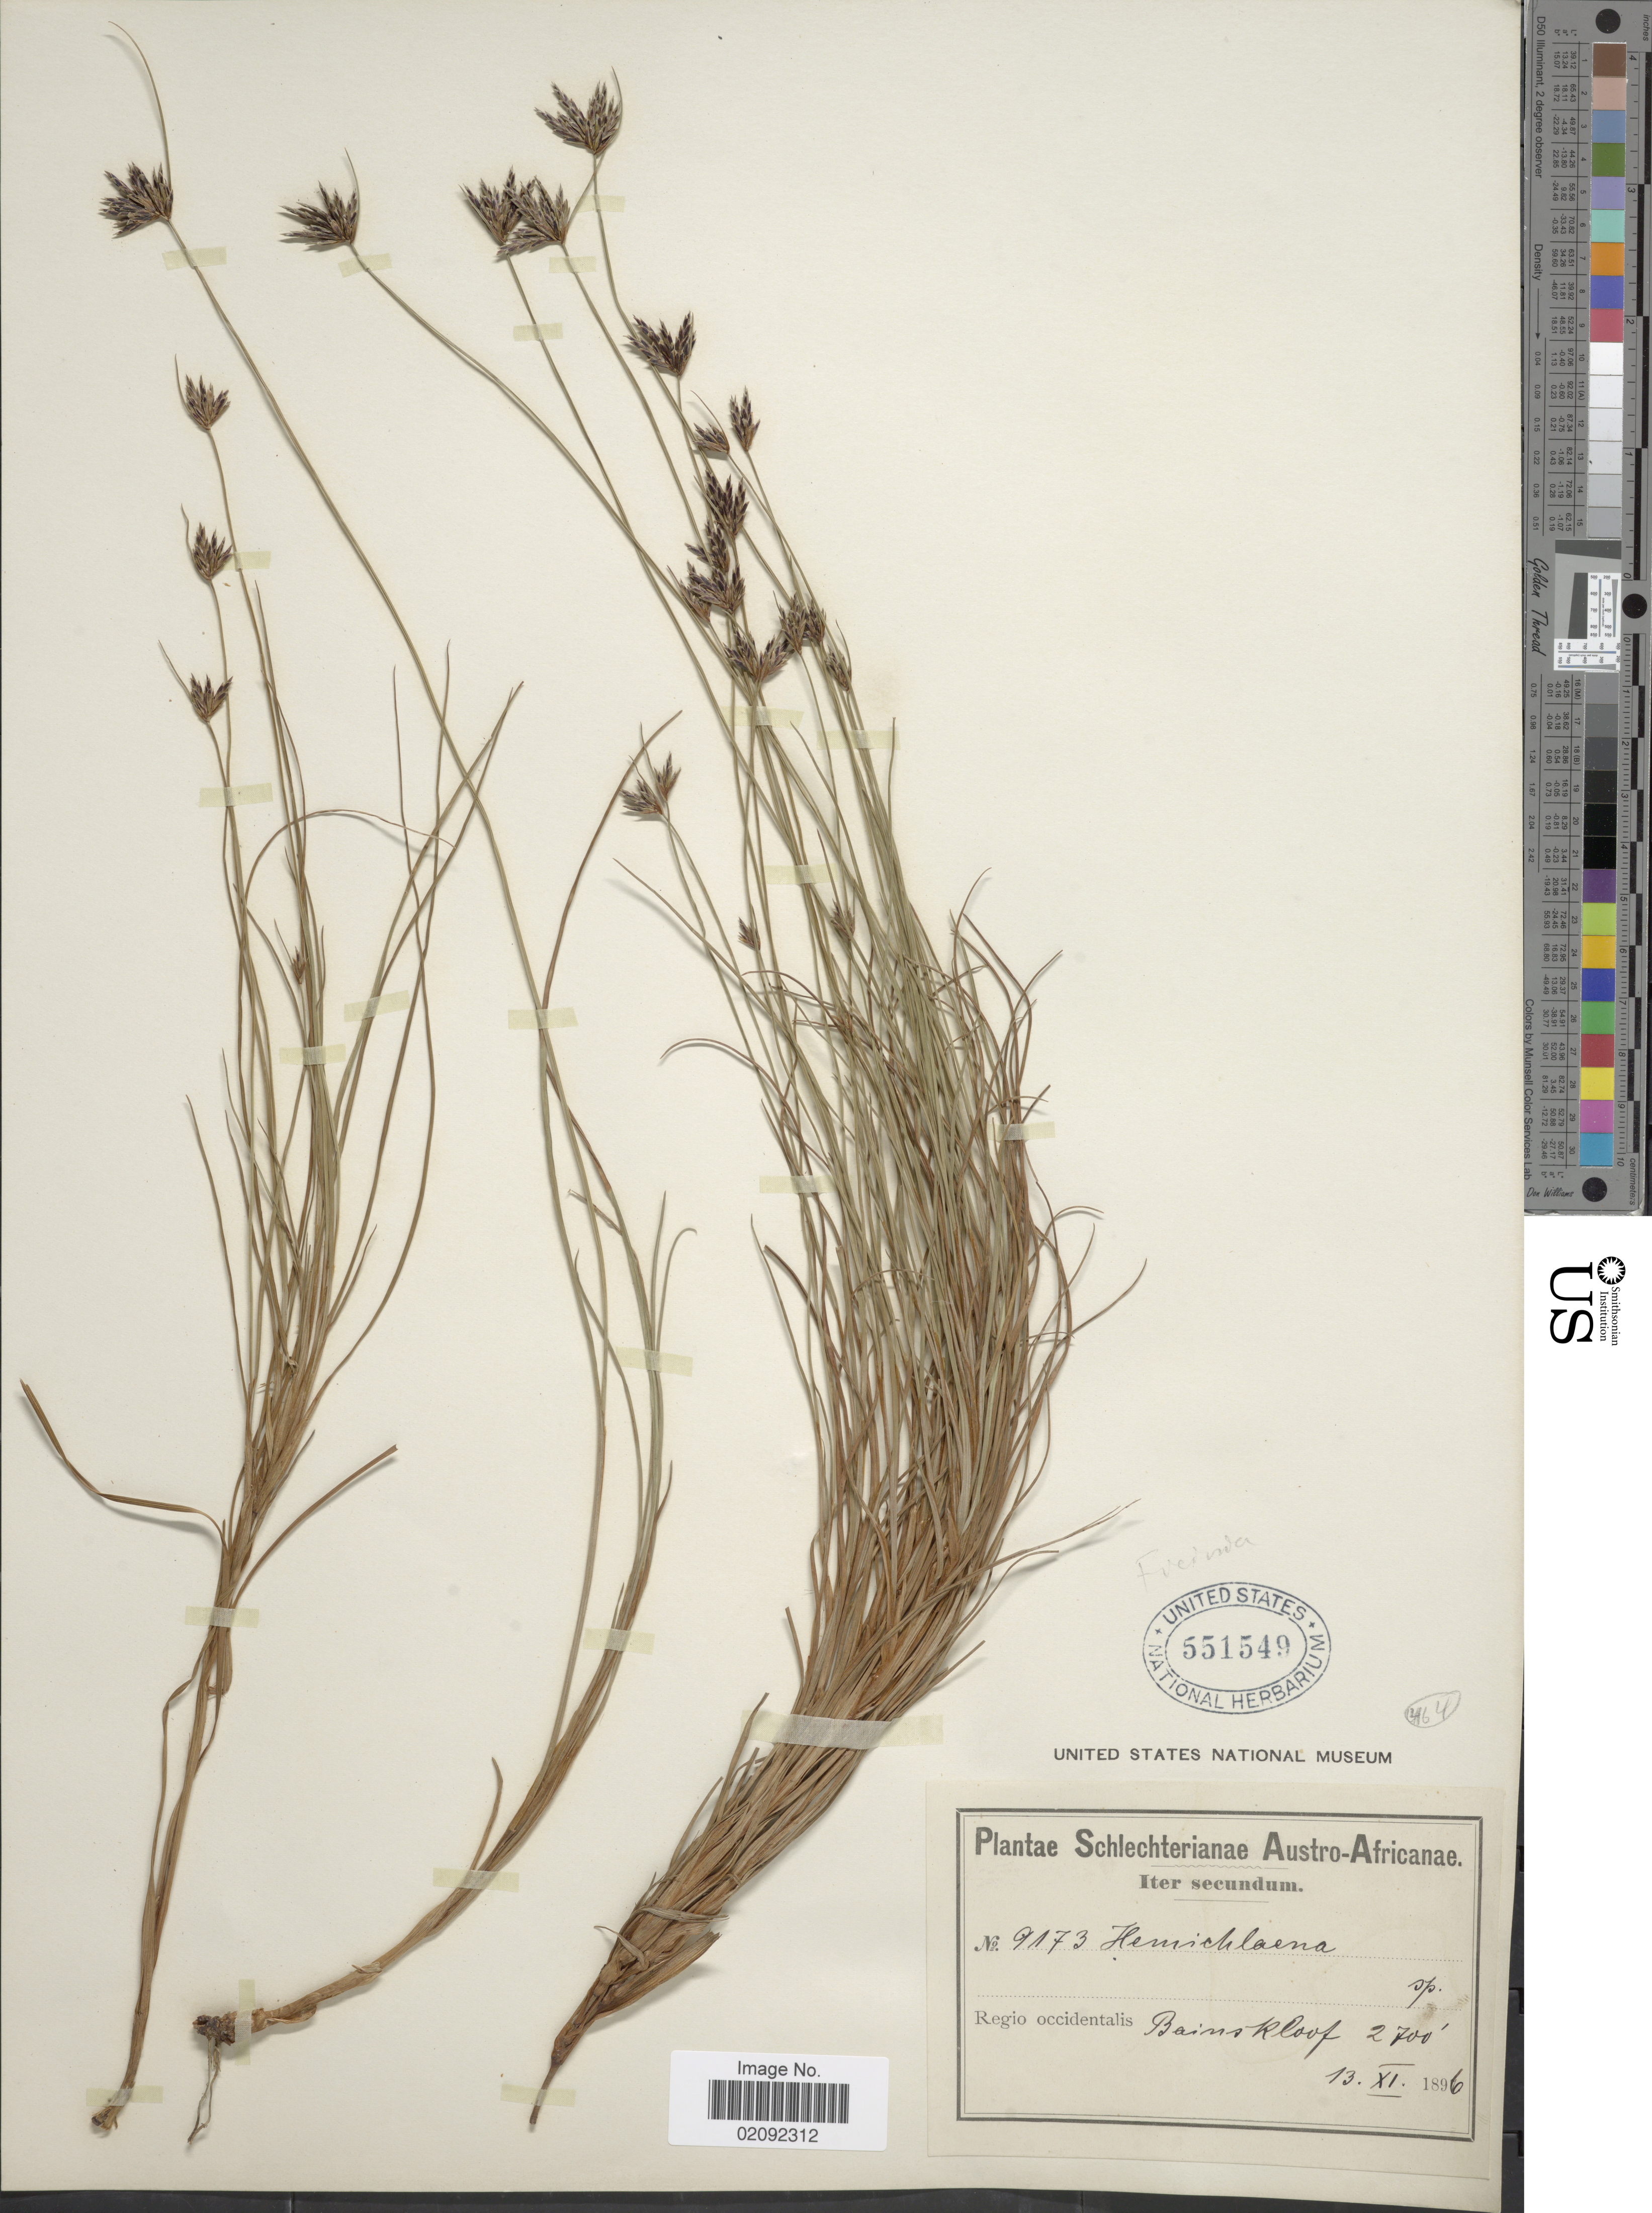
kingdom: Plantae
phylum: Tracheophyta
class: Liliopsida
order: Poales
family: Cyperaceae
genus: Ficinia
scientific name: Ficinia polystachya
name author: Levyns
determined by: Strong, Mark T., (BOT), Smithsonian Institution - National Museum of Natural History (UNITED STATES)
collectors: Schlechter, --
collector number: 9173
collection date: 1896-11-13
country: South Africa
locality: Austro-Africanae, Regio occidentalis Bains Kloof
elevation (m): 823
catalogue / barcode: US 551549